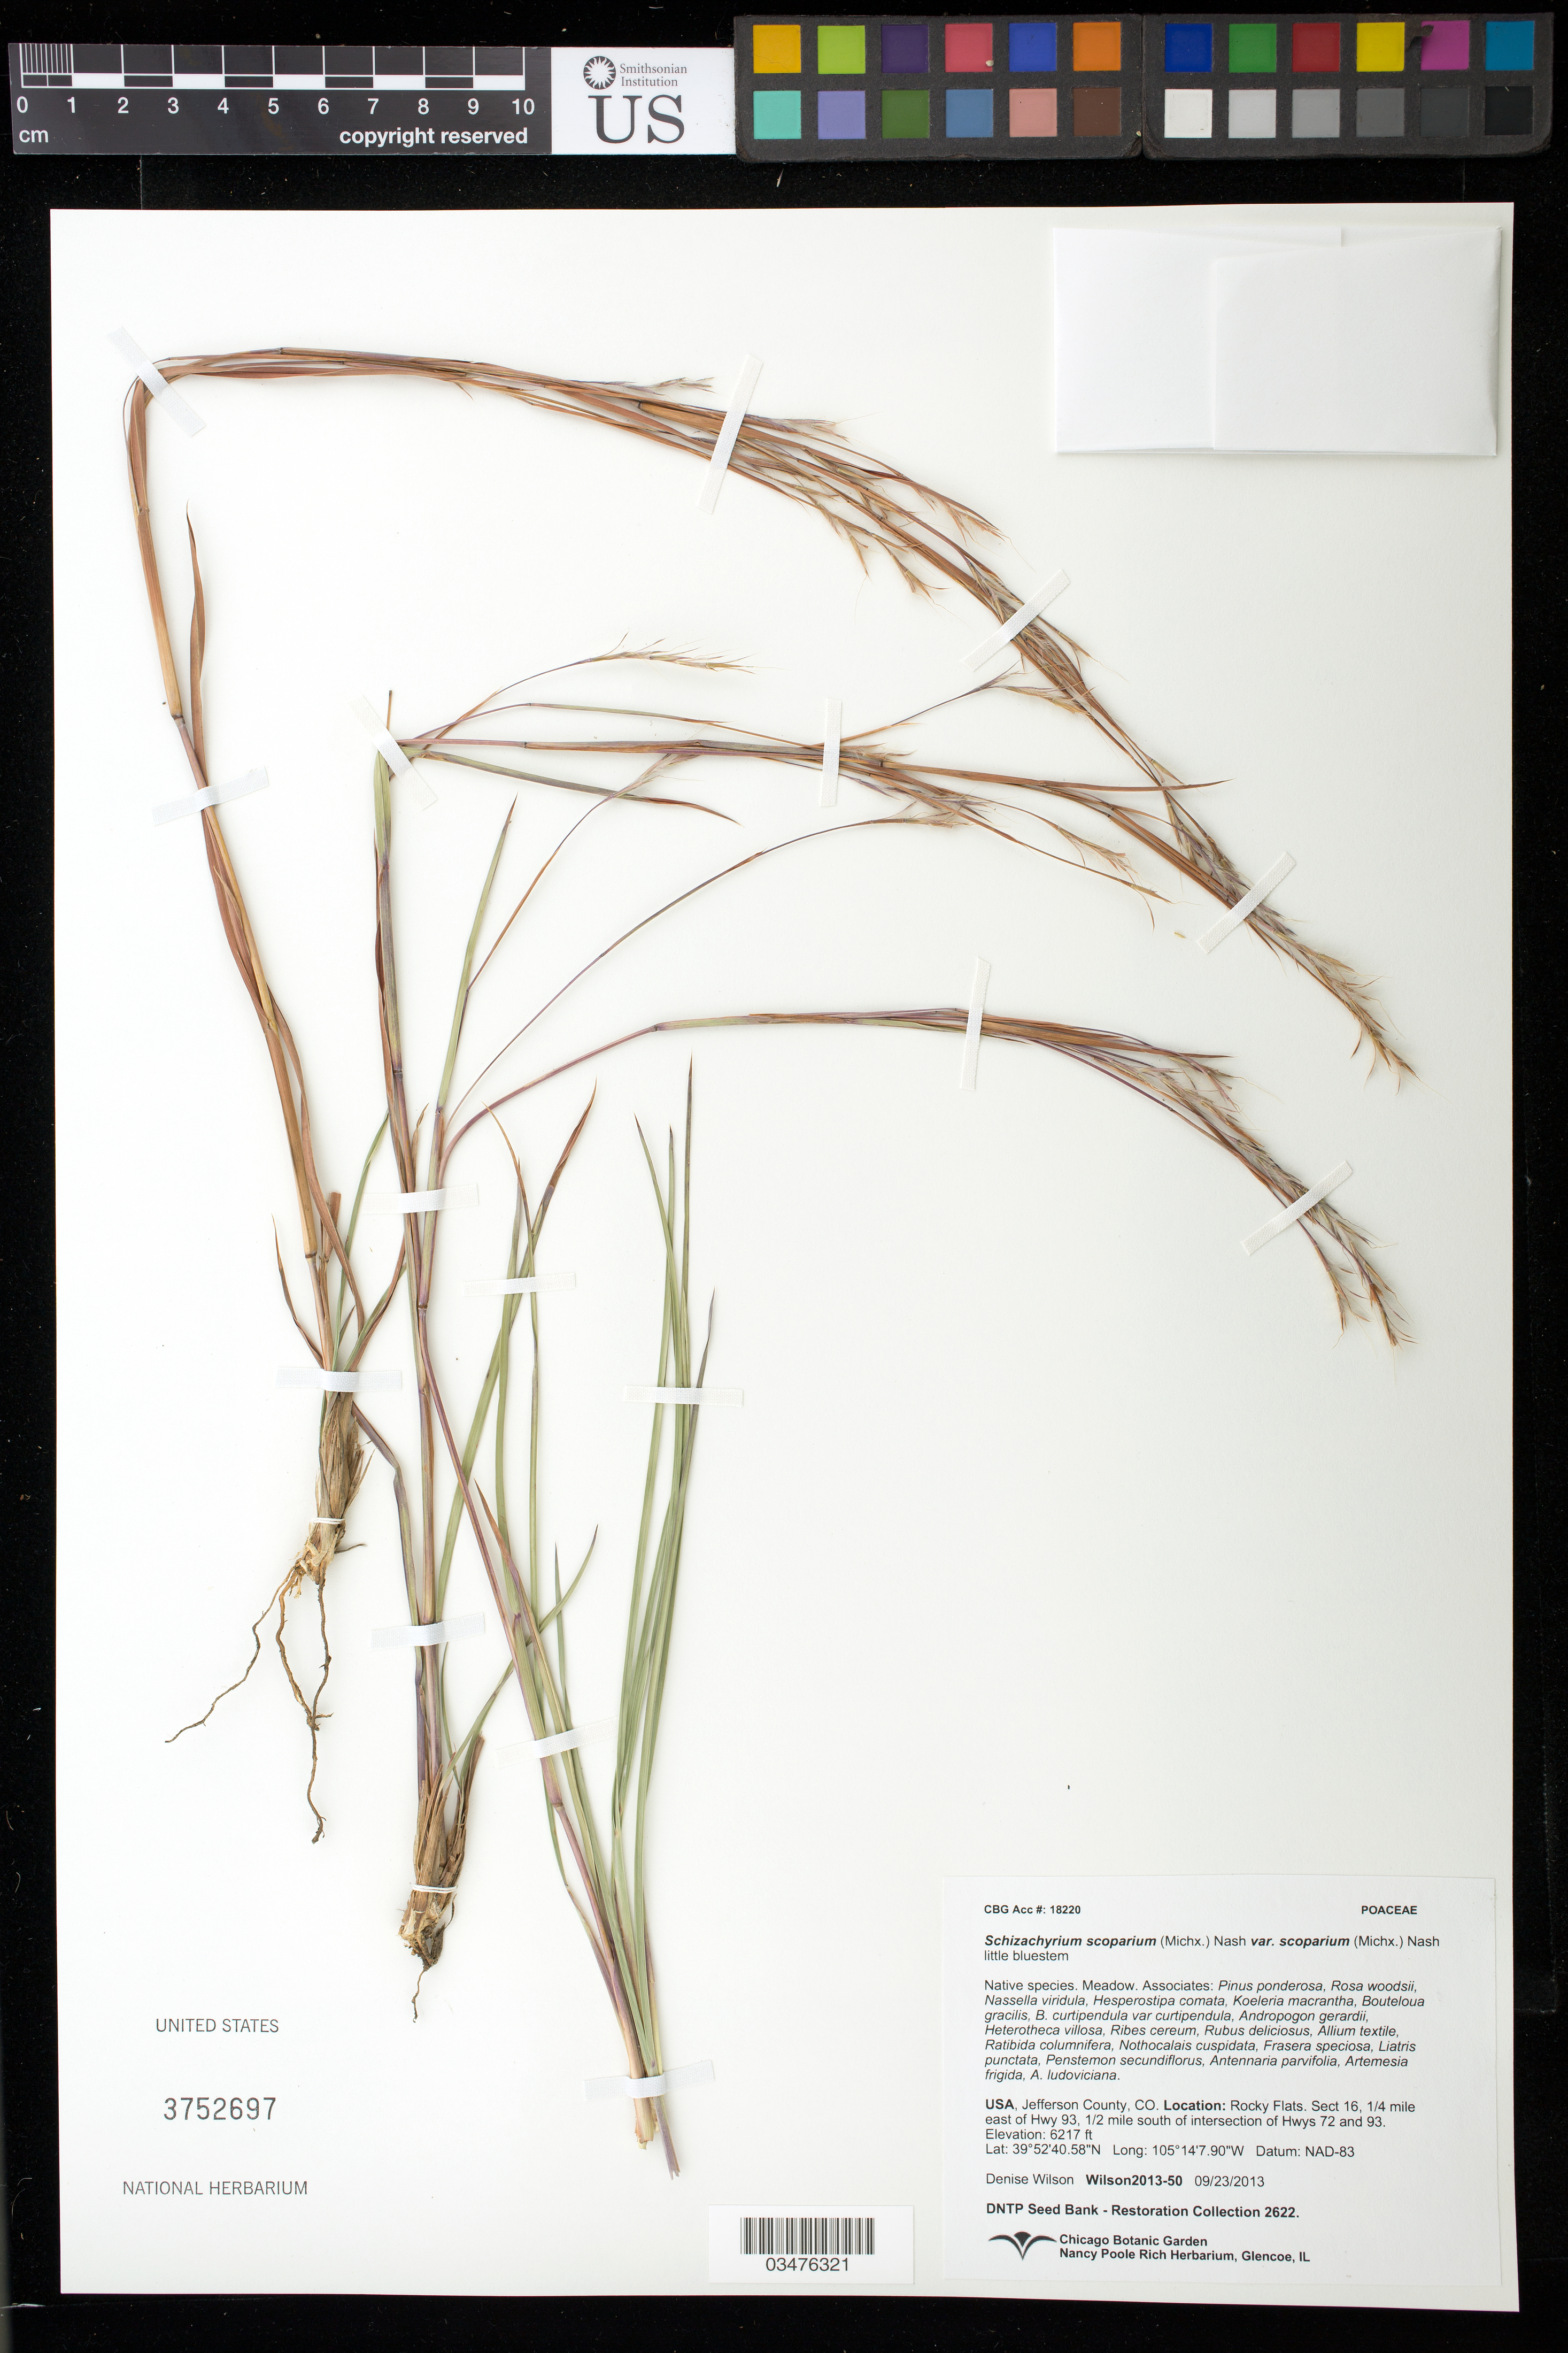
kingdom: Plantae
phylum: Tracheophyta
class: Liliopsida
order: Poales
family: Poaceae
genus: Schizachyrium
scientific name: Schizachyrium scoparium var. scoparium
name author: (Michx.) Nash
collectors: D. Wilson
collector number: Wilson2013-50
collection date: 2013-09-29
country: United States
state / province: Colorado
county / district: Jefferson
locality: Rocky Flats, Section 16, 1/4 mi. E of Hwy 93, 1/2 S of intersection on Hwys 72 and 93.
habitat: Meadow. With Pinus ponderosa, Rosa woodsii, Allium textile, ect.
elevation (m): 1895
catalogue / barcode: US 3752697